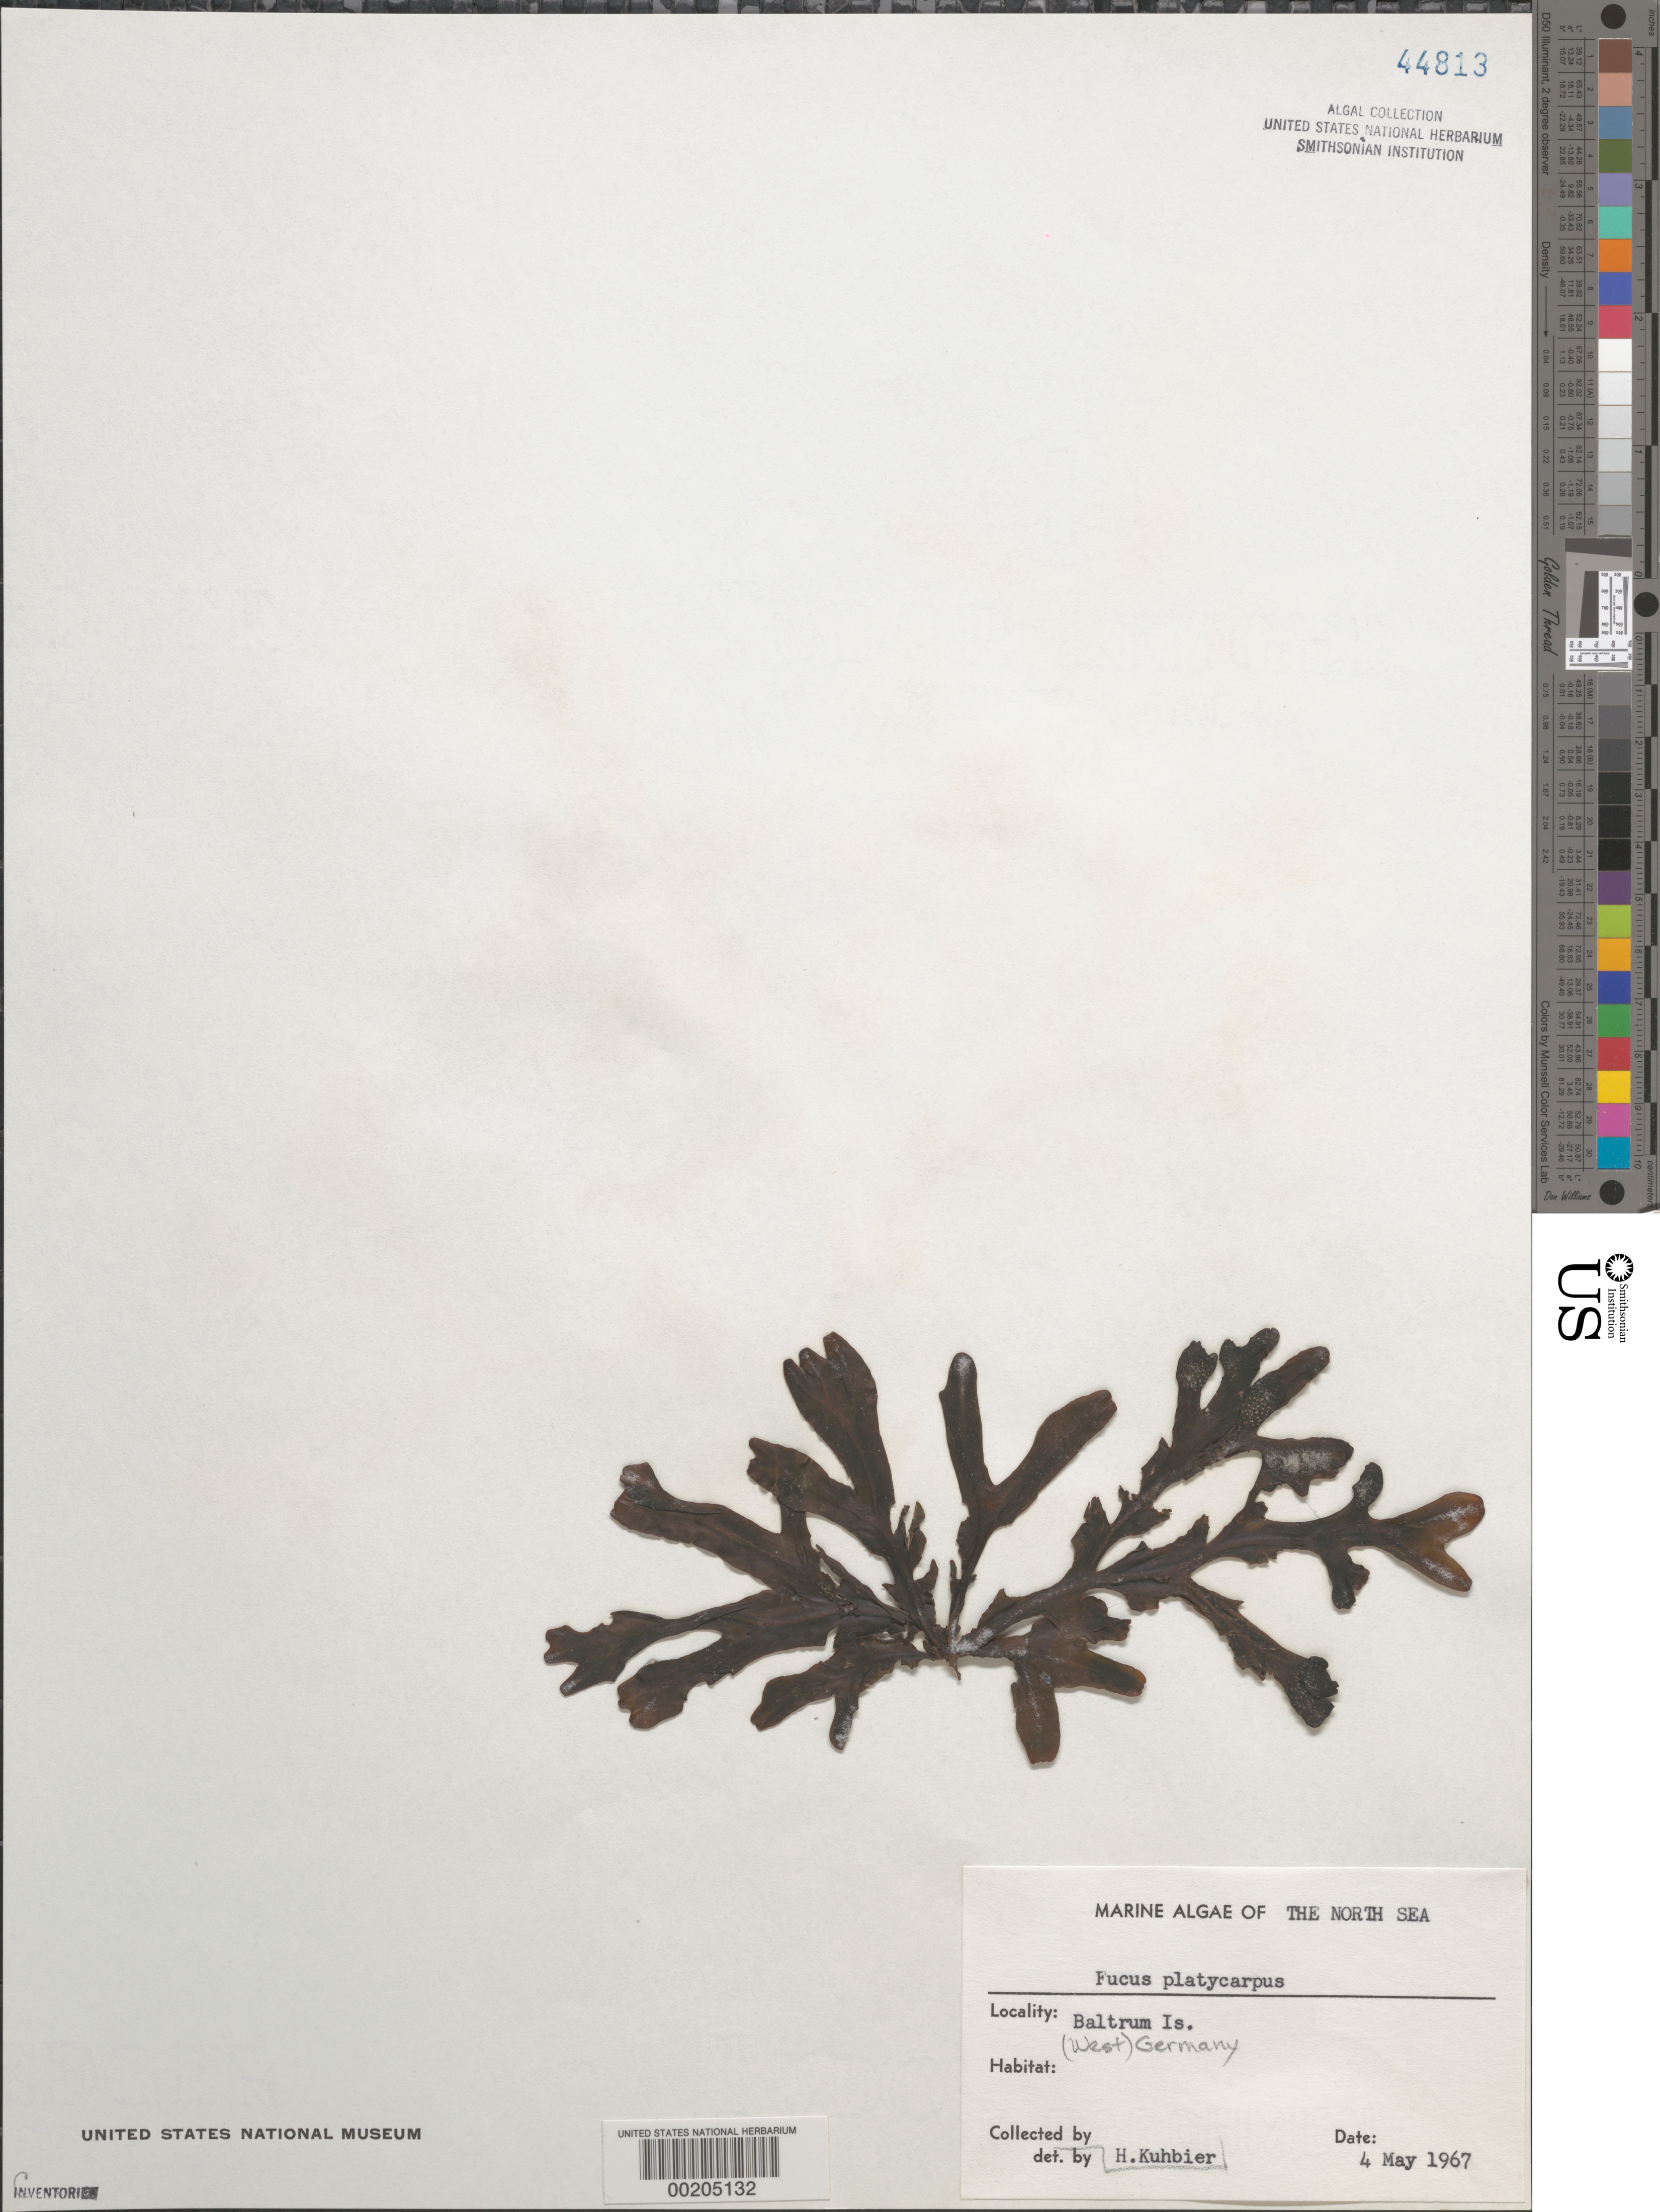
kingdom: Chromista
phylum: Ochrophyta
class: Phaeophyceae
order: Fucales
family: Fucaceae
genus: Fucus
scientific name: Fucus macroguiryi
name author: Almeida et al.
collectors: H. Kuhbier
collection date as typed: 04 May 1967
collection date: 1967-05-04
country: Germany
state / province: Niedersachsen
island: Baltrum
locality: North Sea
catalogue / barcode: US 44813